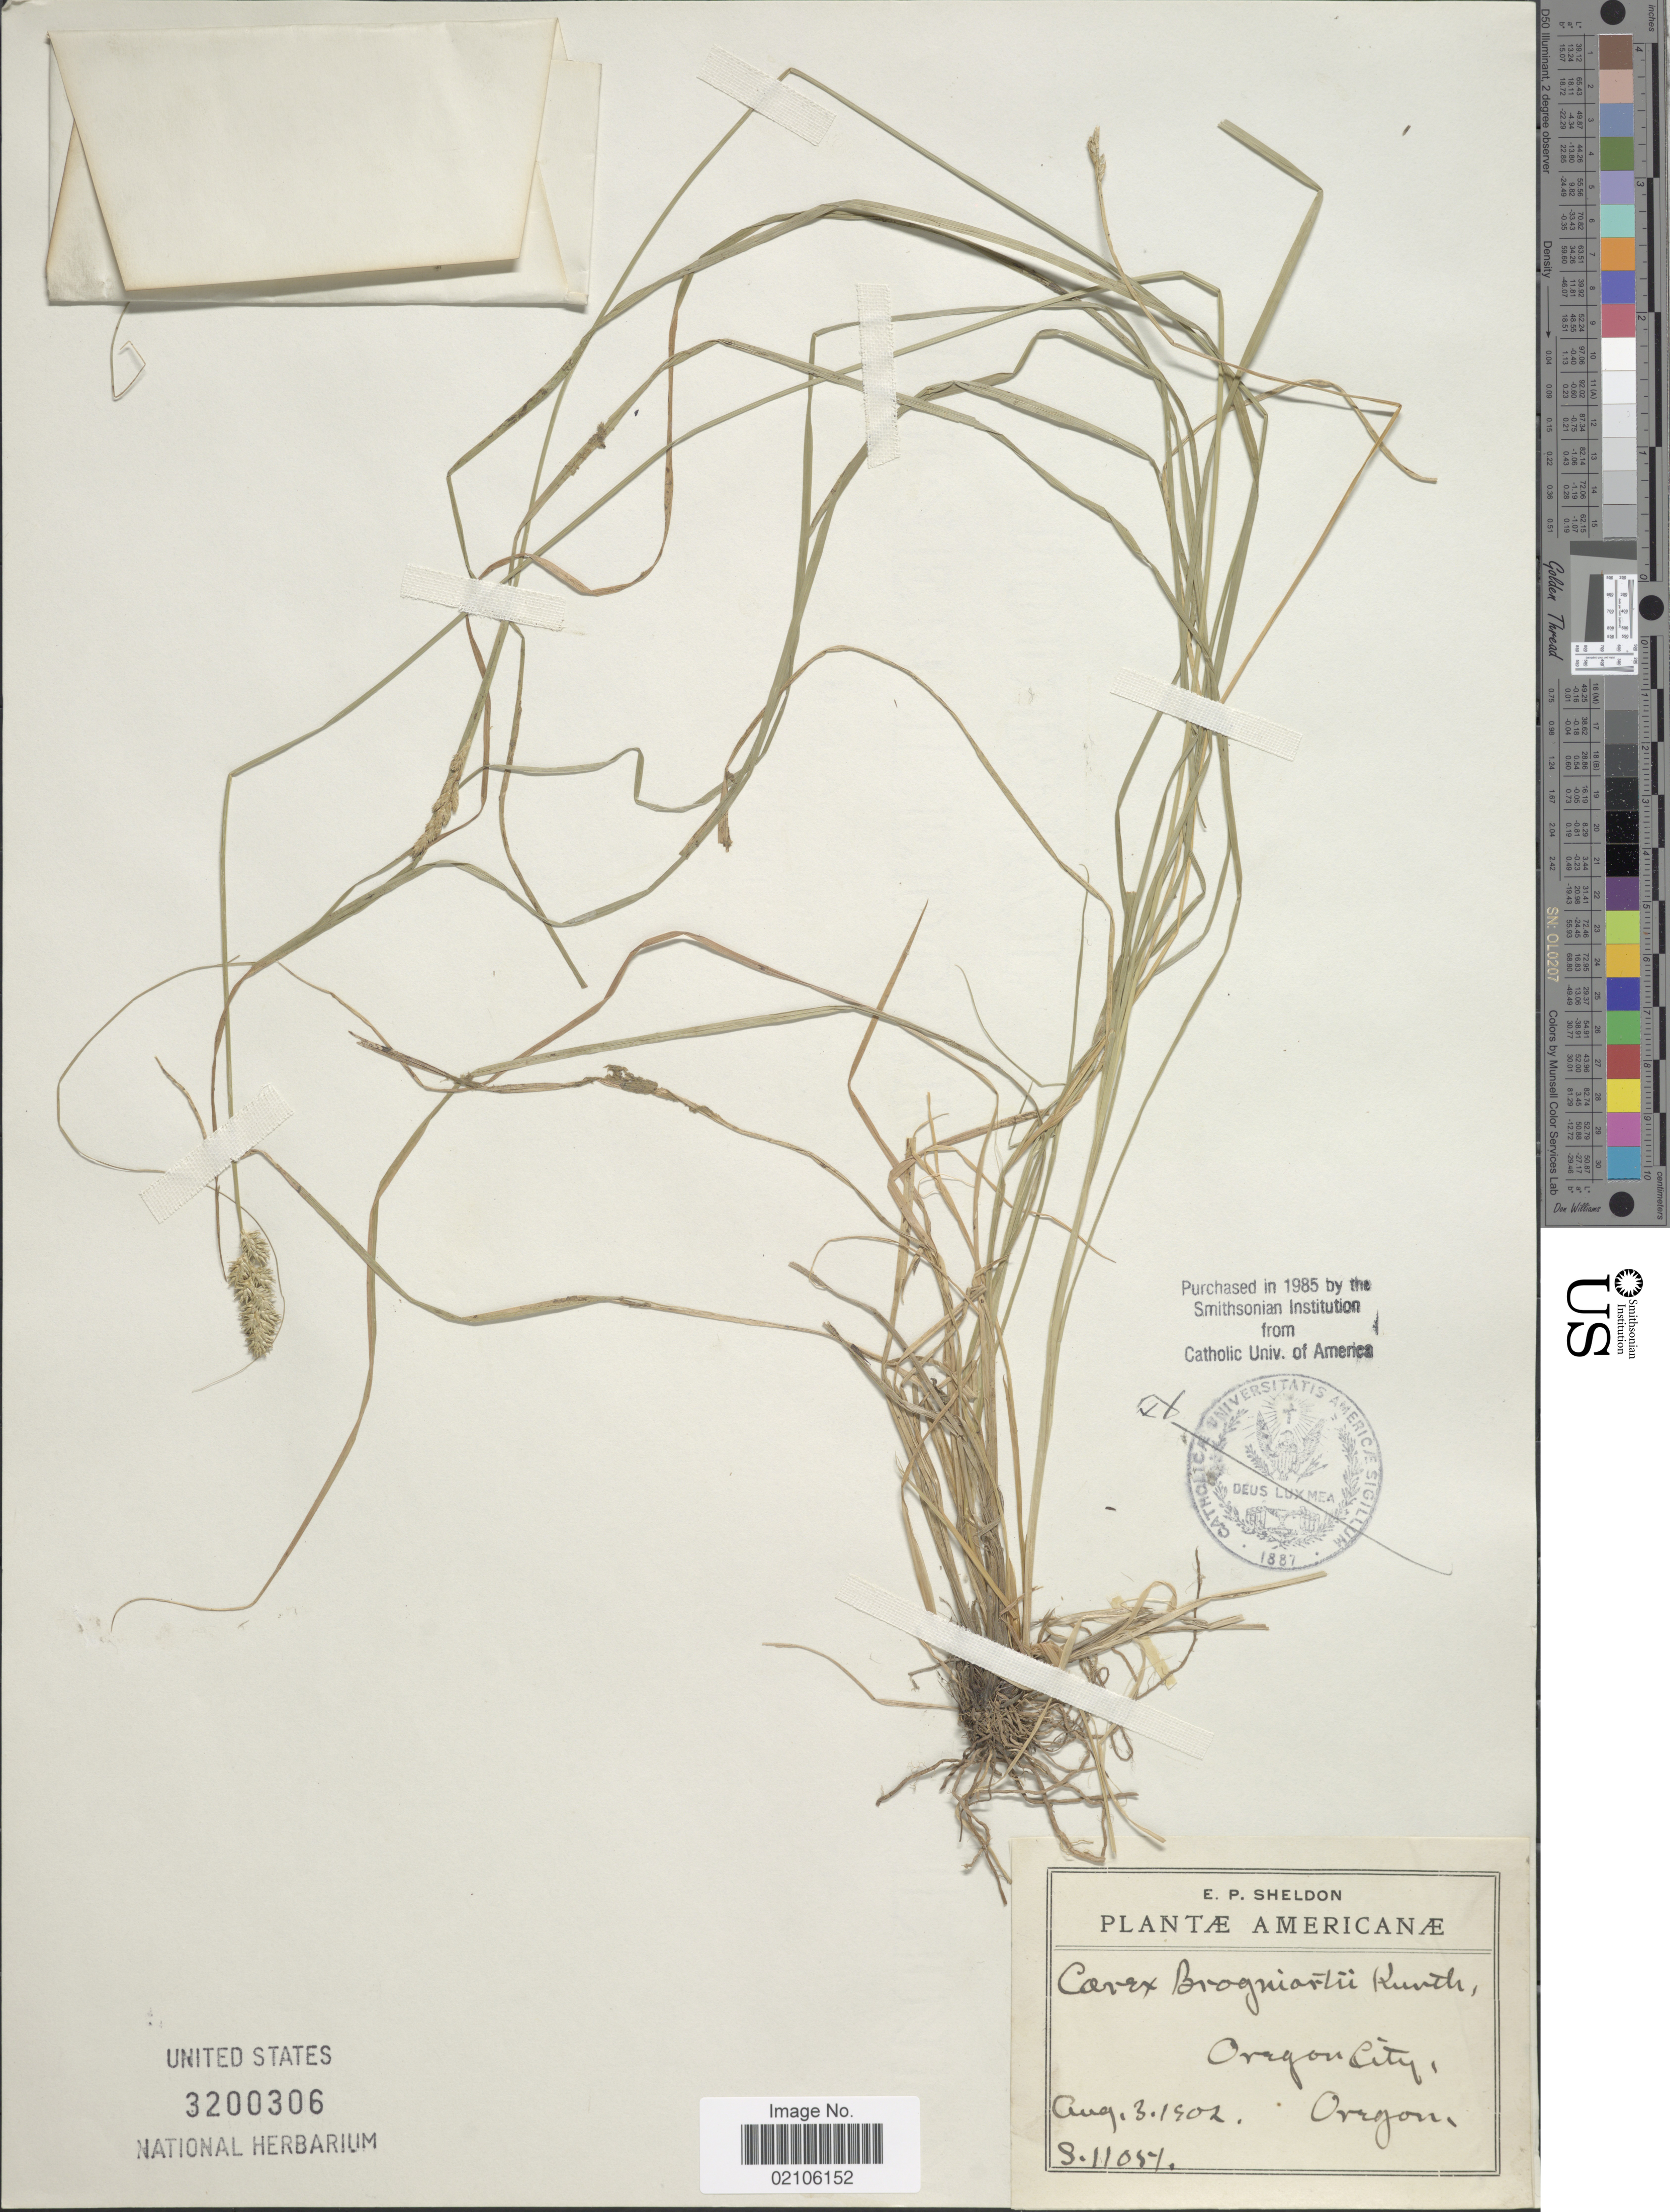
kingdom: Plantae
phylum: Tracheophyta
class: Liliopsida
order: Poales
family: Cyperaceae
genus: Carex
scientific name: Carex brongniartii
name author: Kunth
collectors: E. P. Sheldon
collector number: S. 11051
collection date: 1902-08-03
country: United States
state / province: Oregon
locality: Oregon City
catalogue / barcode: US 3200306